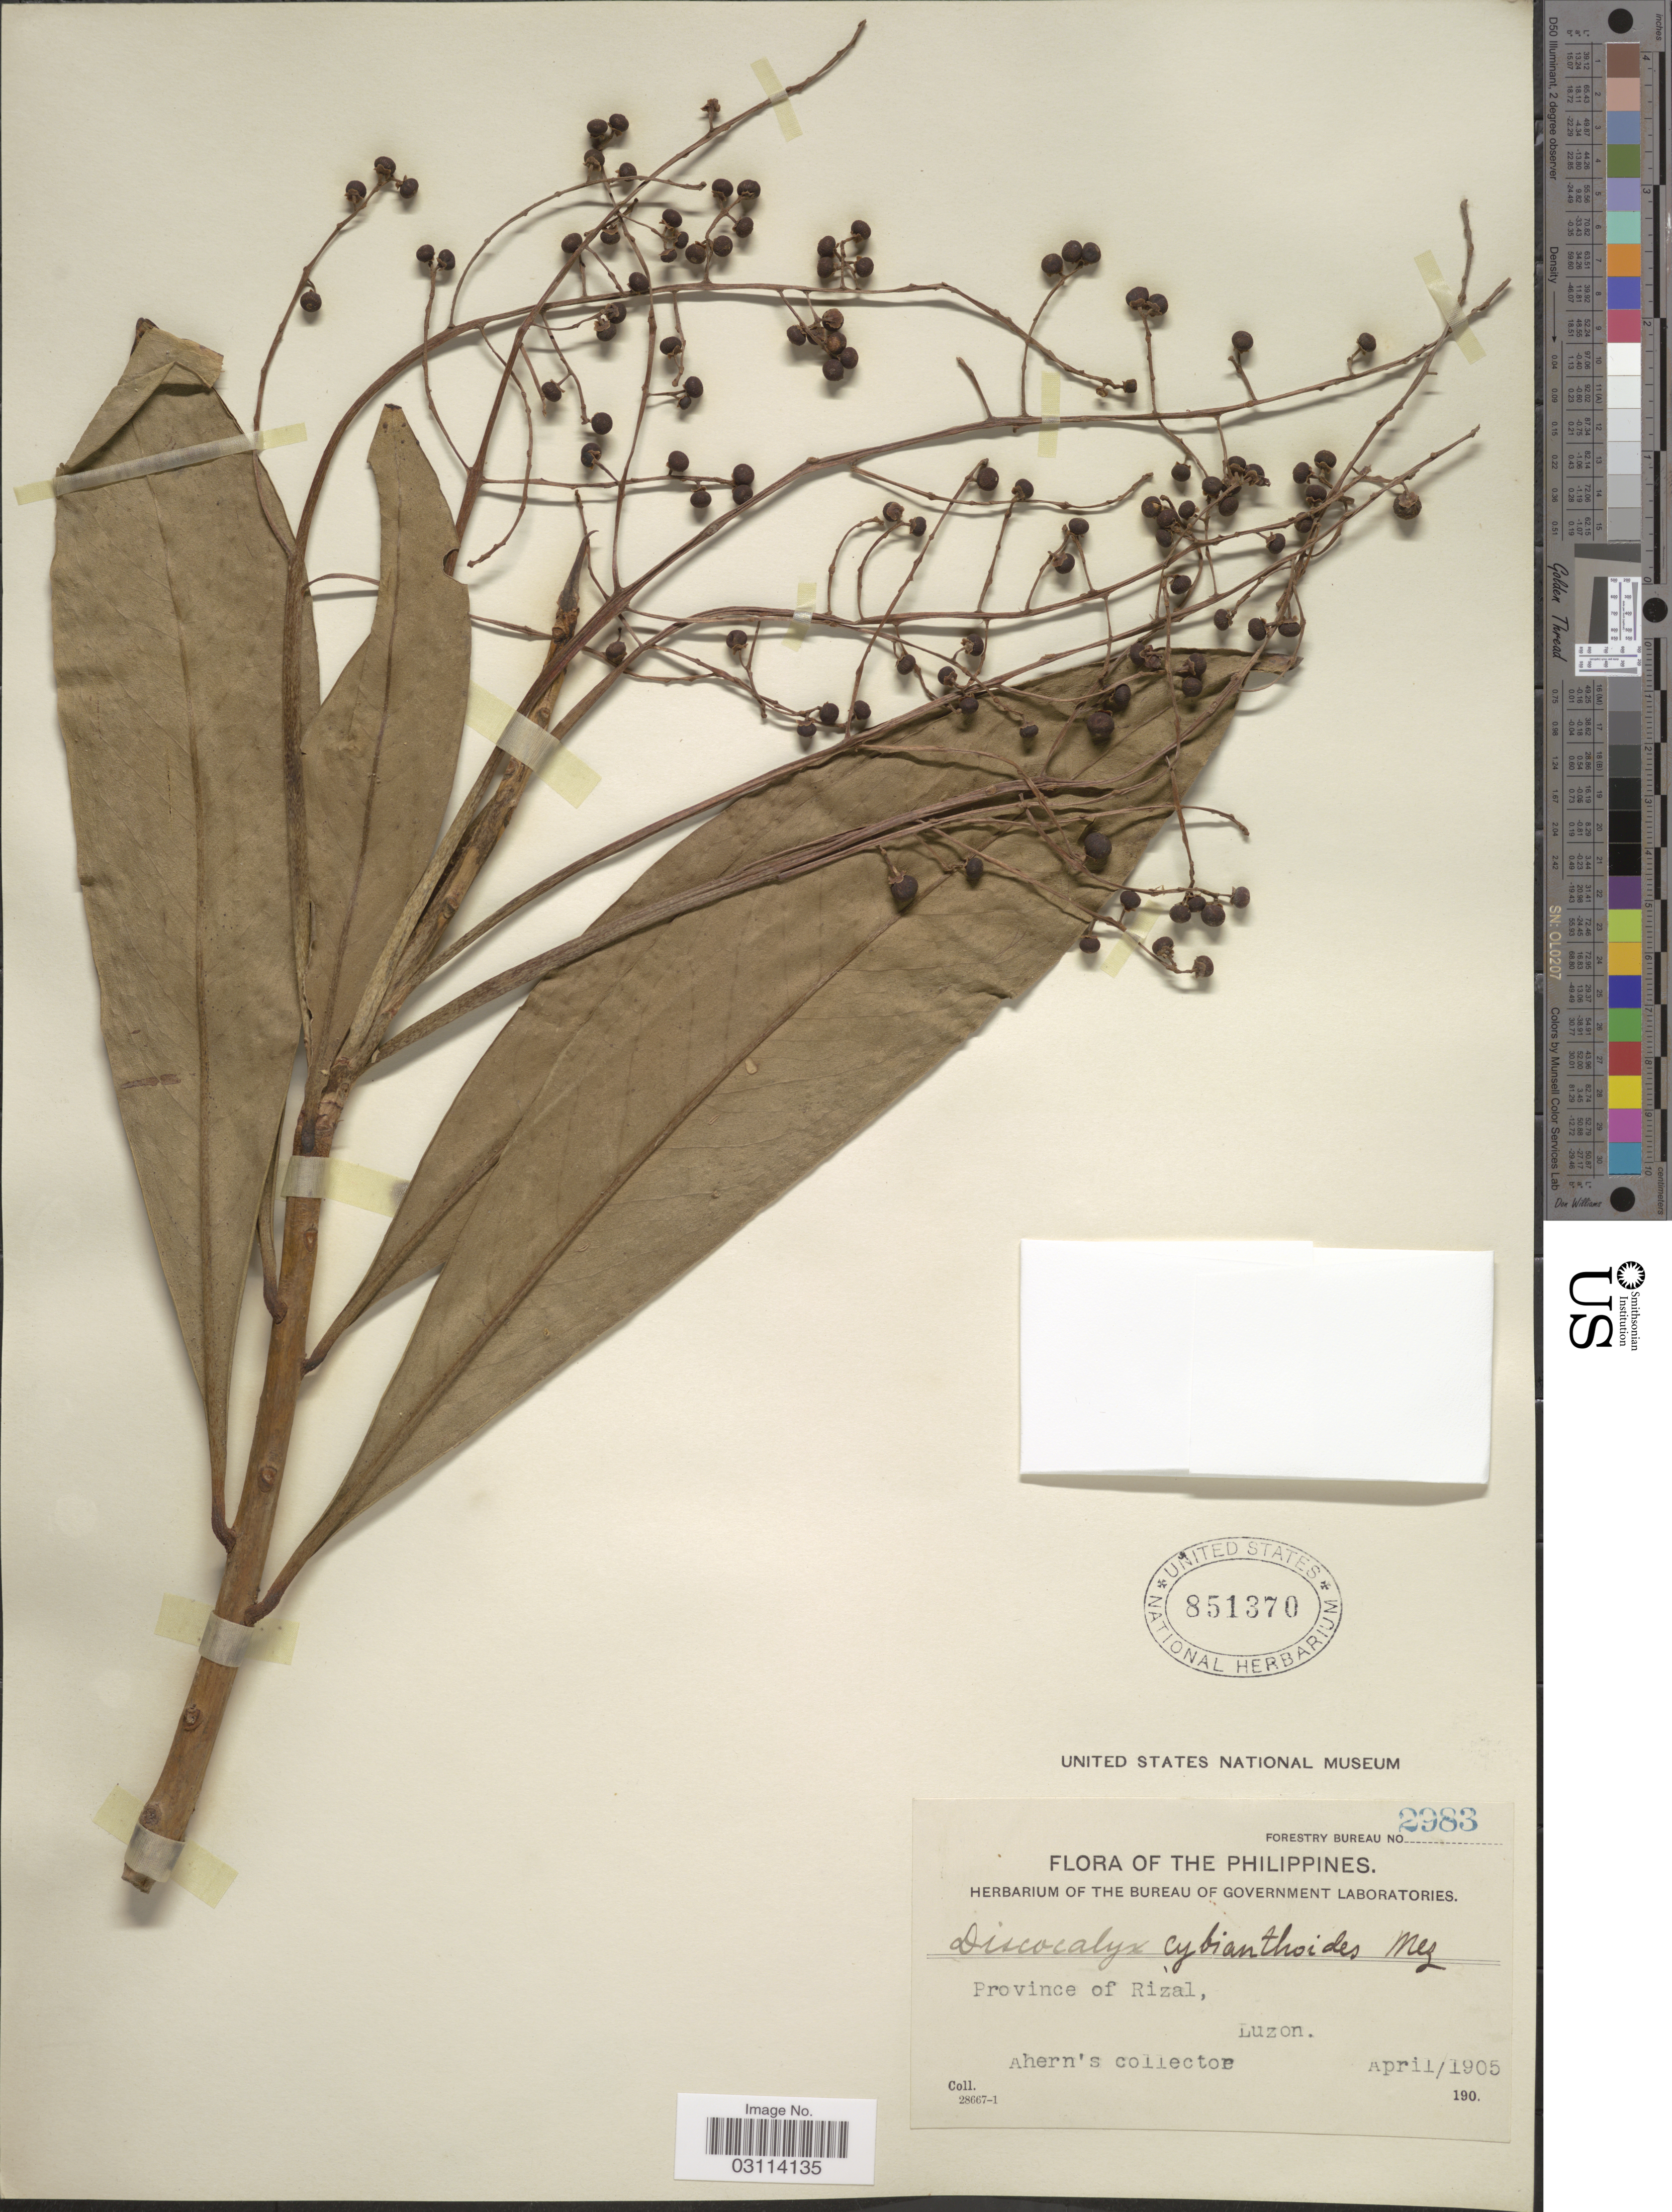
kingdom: Plantae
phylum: Tracheophyta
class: Magnoliopsida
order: Ericales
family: Primulaceae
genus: Discocalyx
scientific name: Discocalyx cybianthoides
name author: (A. DC.) Mez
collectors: Ahern's collector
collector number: Forestry Bureau 2983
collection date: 1905-04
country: Philippines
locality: Province of Rizal, Luzon.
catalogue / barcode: US 851370